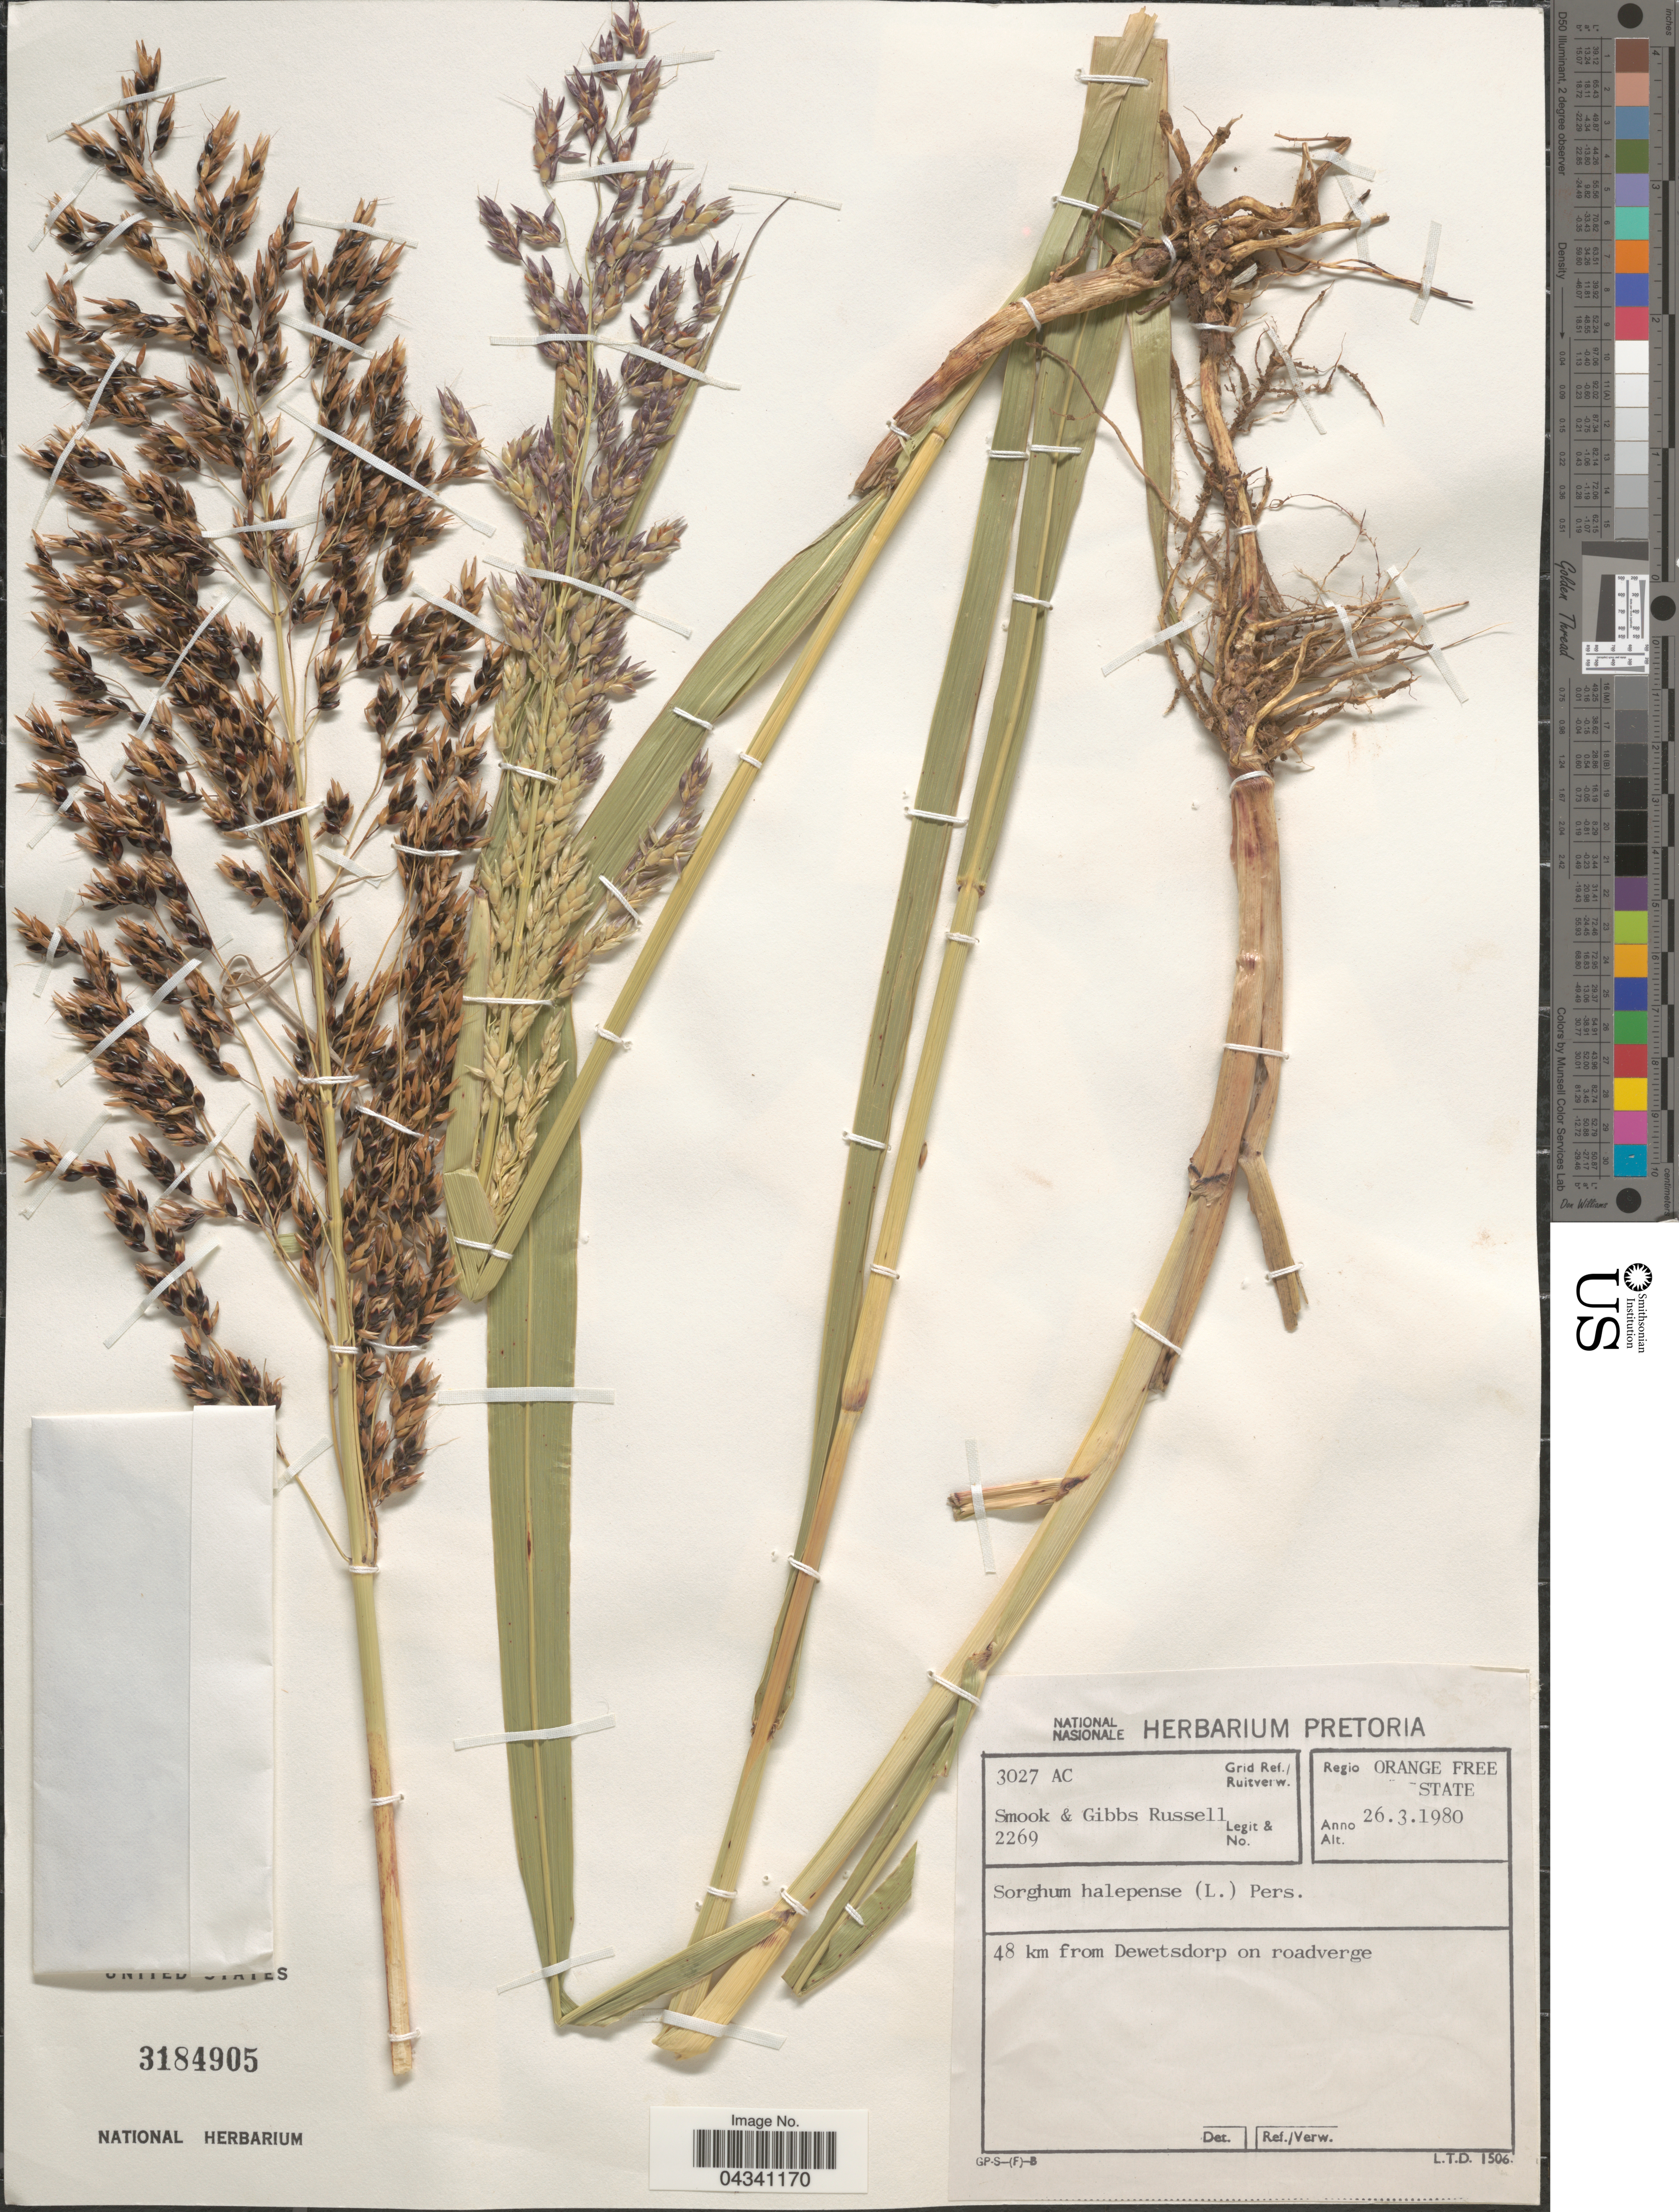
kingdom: Plantae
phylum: Tracheophyta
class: Liliopsida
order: Poales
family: Poaceae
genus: Sorghum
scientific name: Sorghum halepense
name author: (L.) Pers.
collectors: Smook & G. Russell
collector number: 2269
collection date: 1980-03-26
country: South Africa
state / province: Free State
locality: Grid Ref./ Ruitverw. 3027 AC. Regio Orange Free State. 48 km from Dewetsdorp on roadverge.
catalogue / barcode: US 3184905